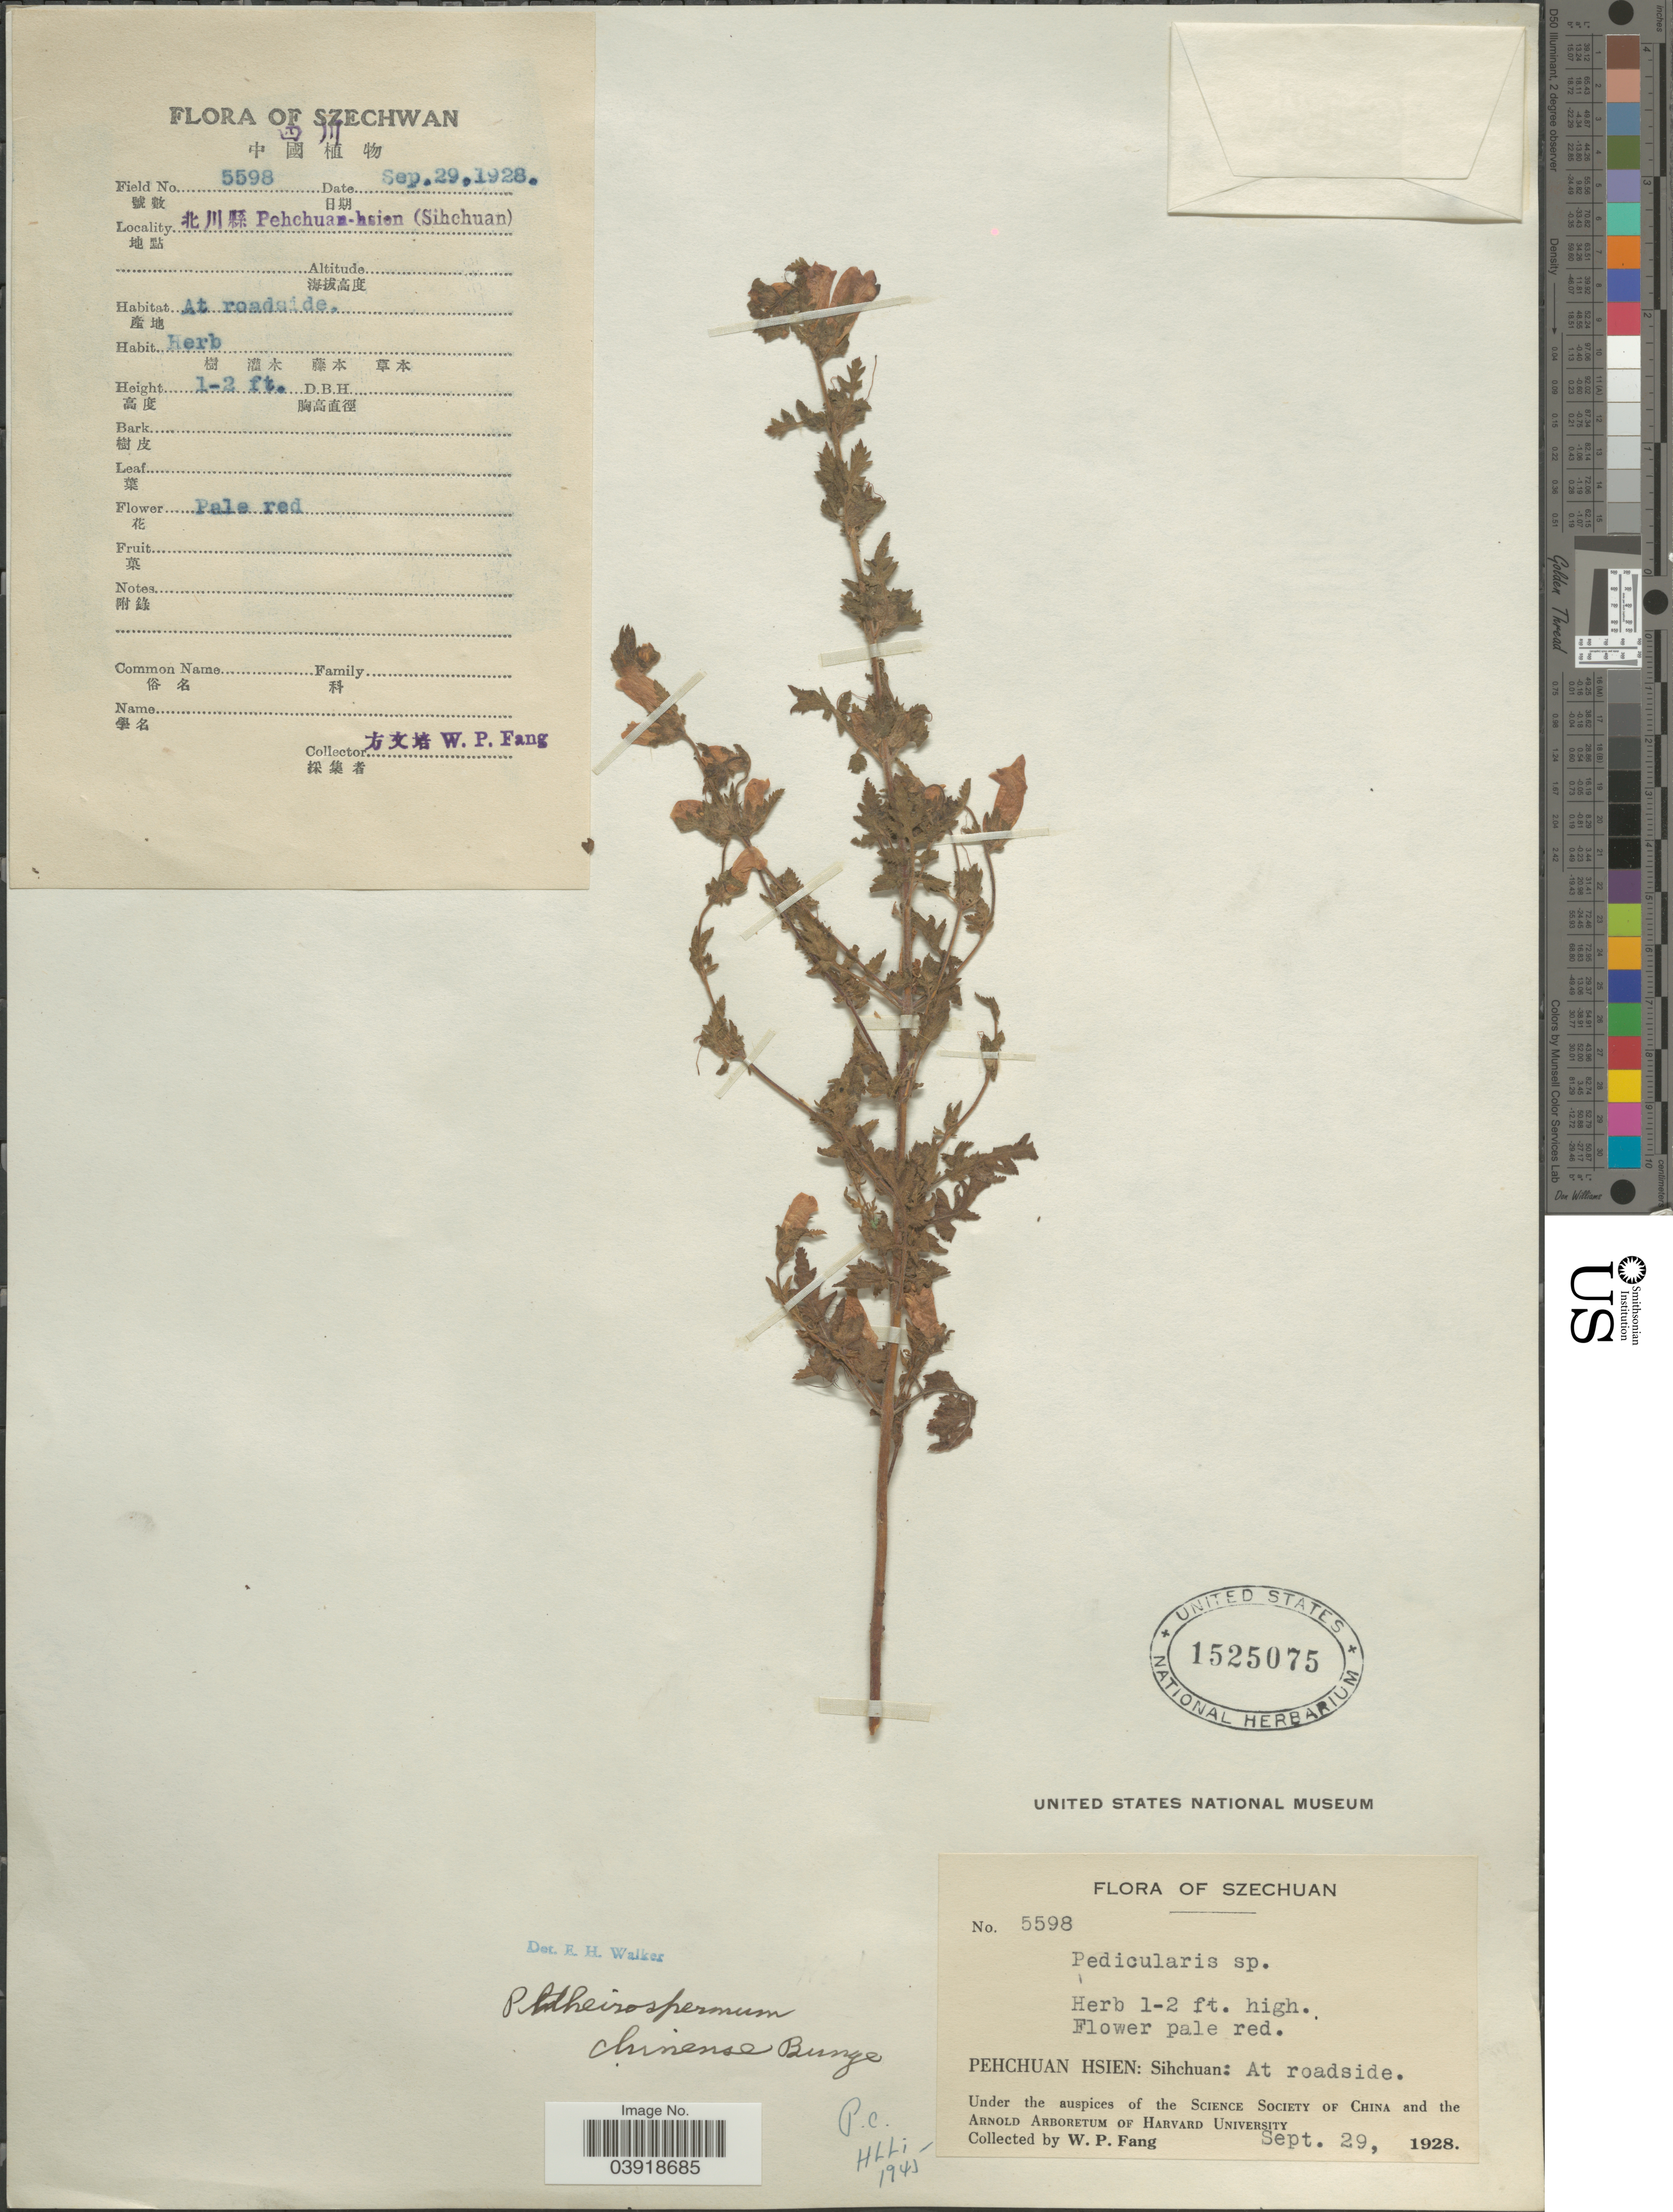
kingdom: Plantae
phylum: Tracheophyta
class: Magnoliopsida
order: Lamiales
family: Orobanchaceae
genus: Phtheirospermum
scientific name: Phtheirospermum chinense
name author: Bunge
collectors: W. P. Fang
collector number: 5598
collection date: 1928-09-29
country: China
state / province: Sichuan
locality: At roadside. Szechwan. Pehchuan-hsien (Sihchua.)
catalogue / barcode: US 1525075